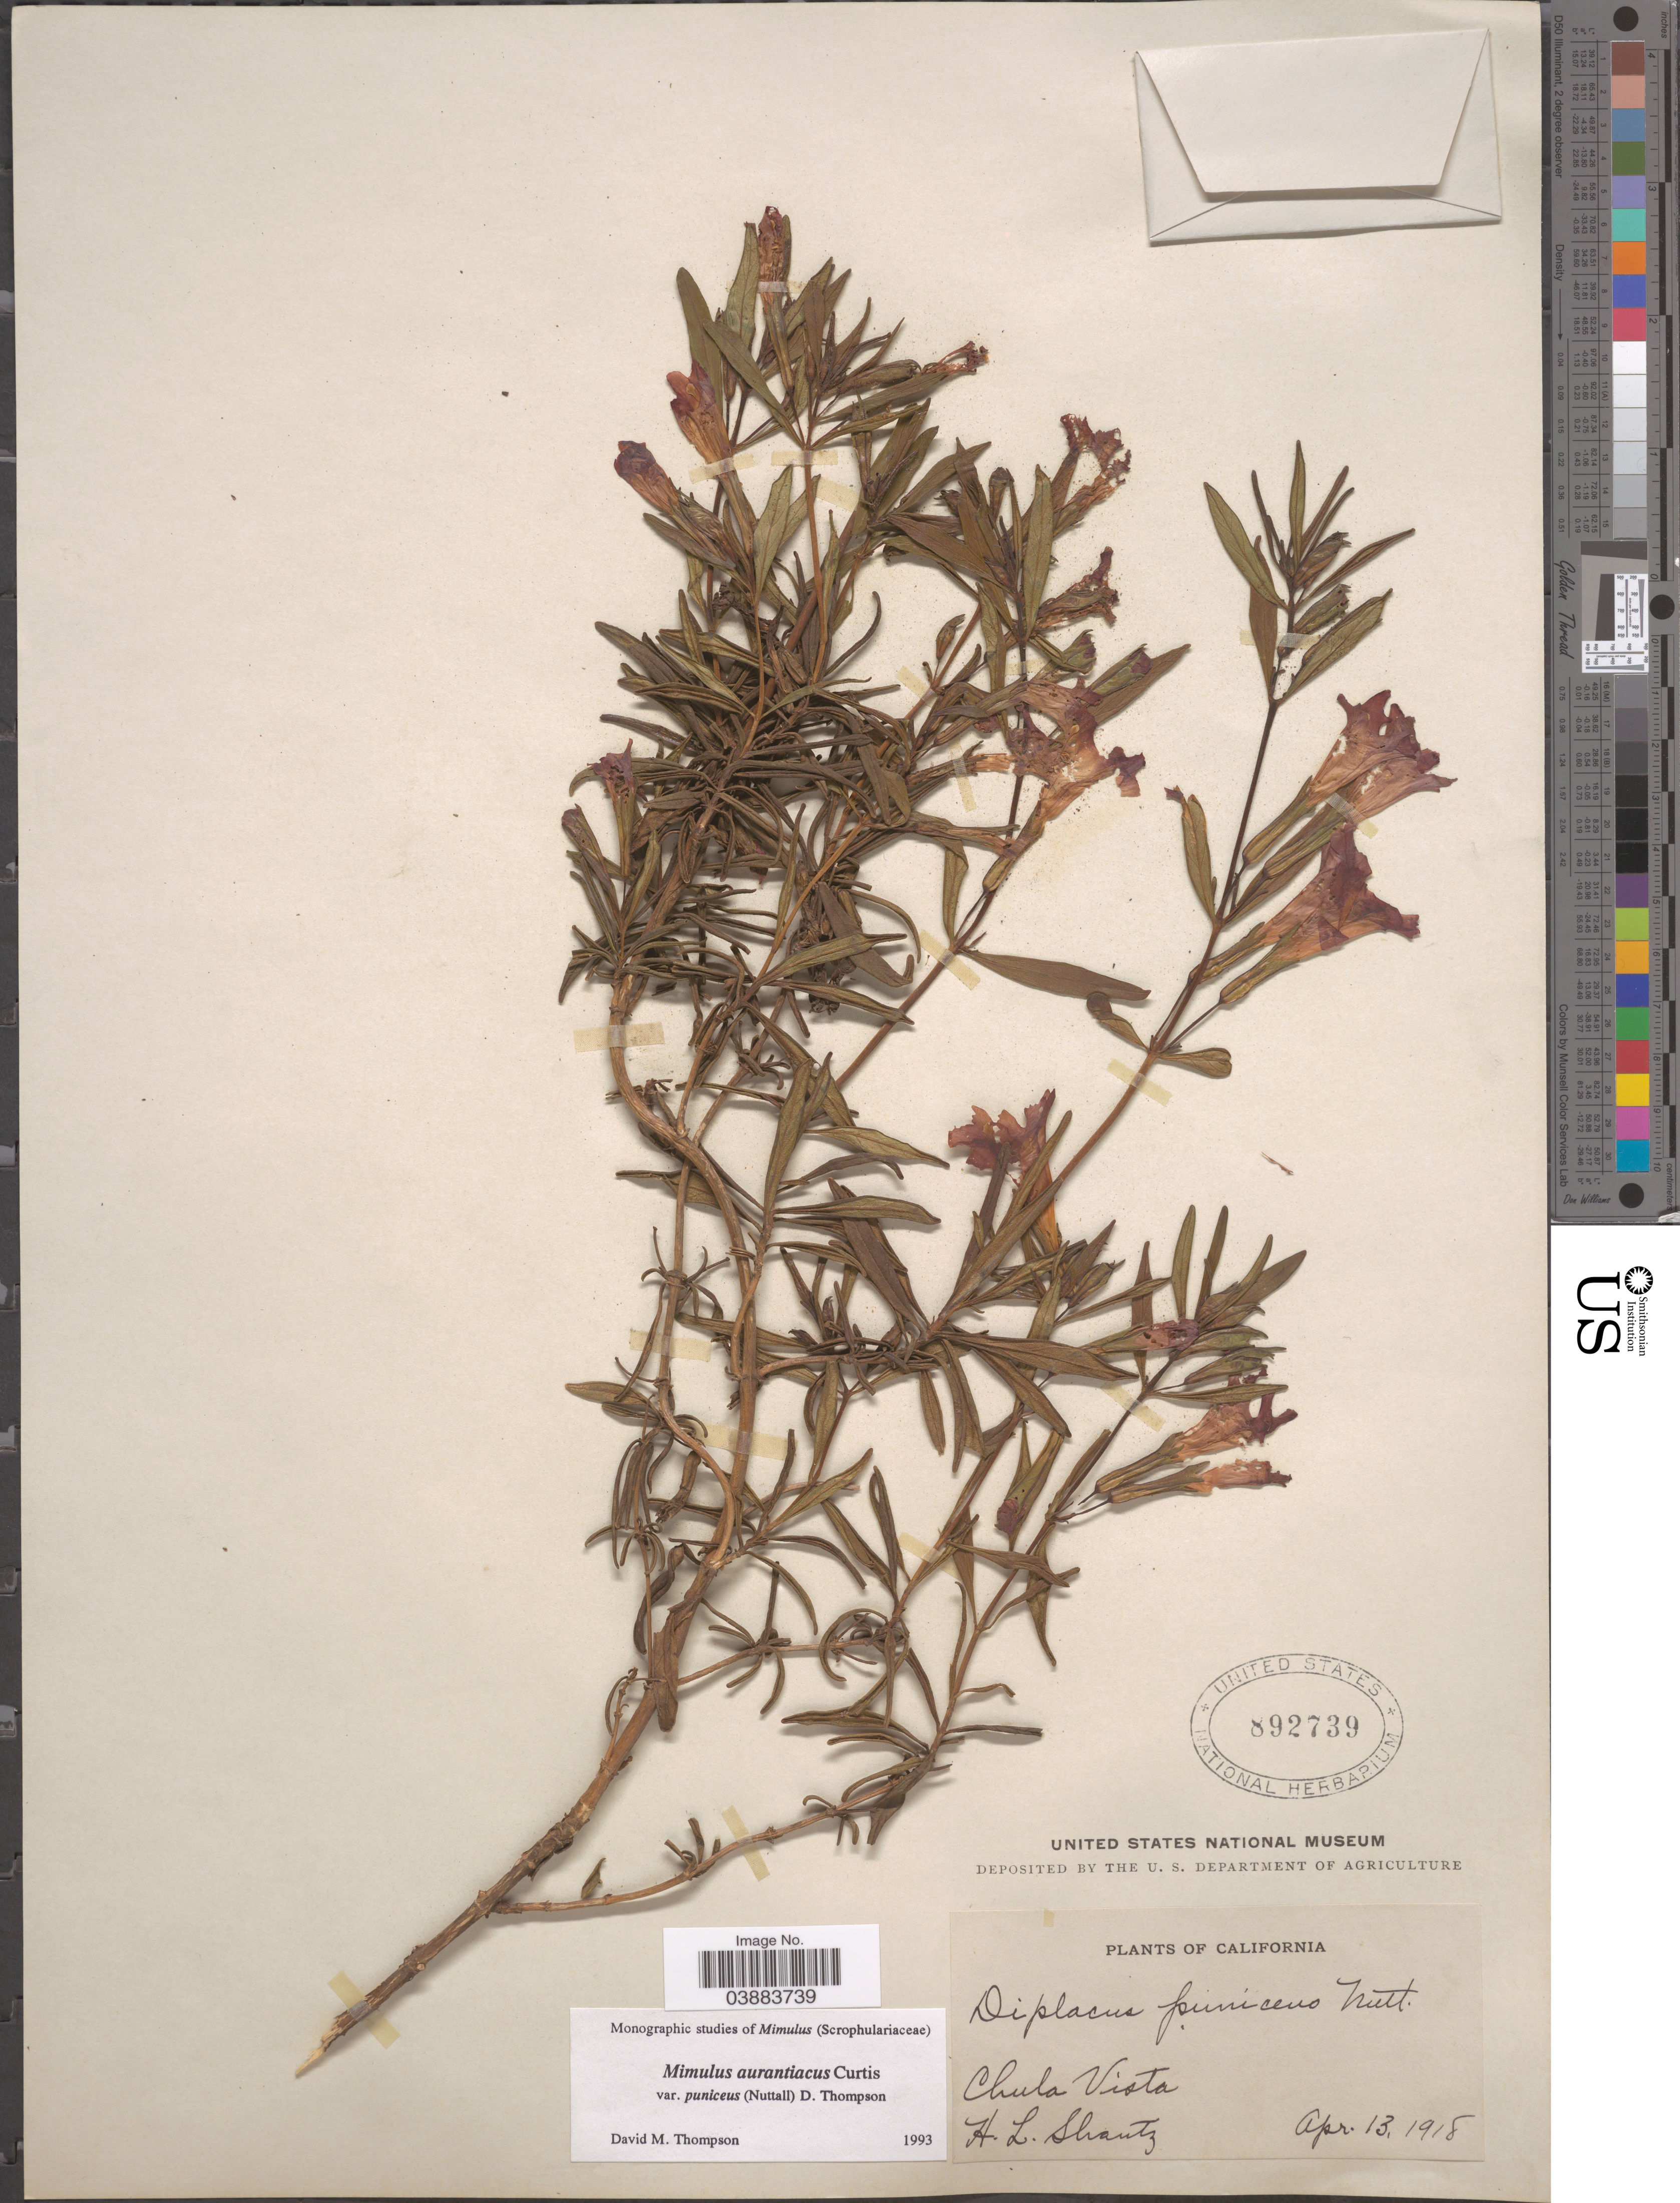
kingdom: Plantae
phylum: Tracheophyta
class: Magnoliopsida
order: Lamiales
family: Phrymaceae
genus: Diplacus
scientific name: Diplacus aurantiacus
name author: (Curtis) Jeps.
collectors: H. Shantz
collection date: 1918-04-13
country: United States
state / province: California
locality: Chula Vista.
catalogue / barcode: US 892739